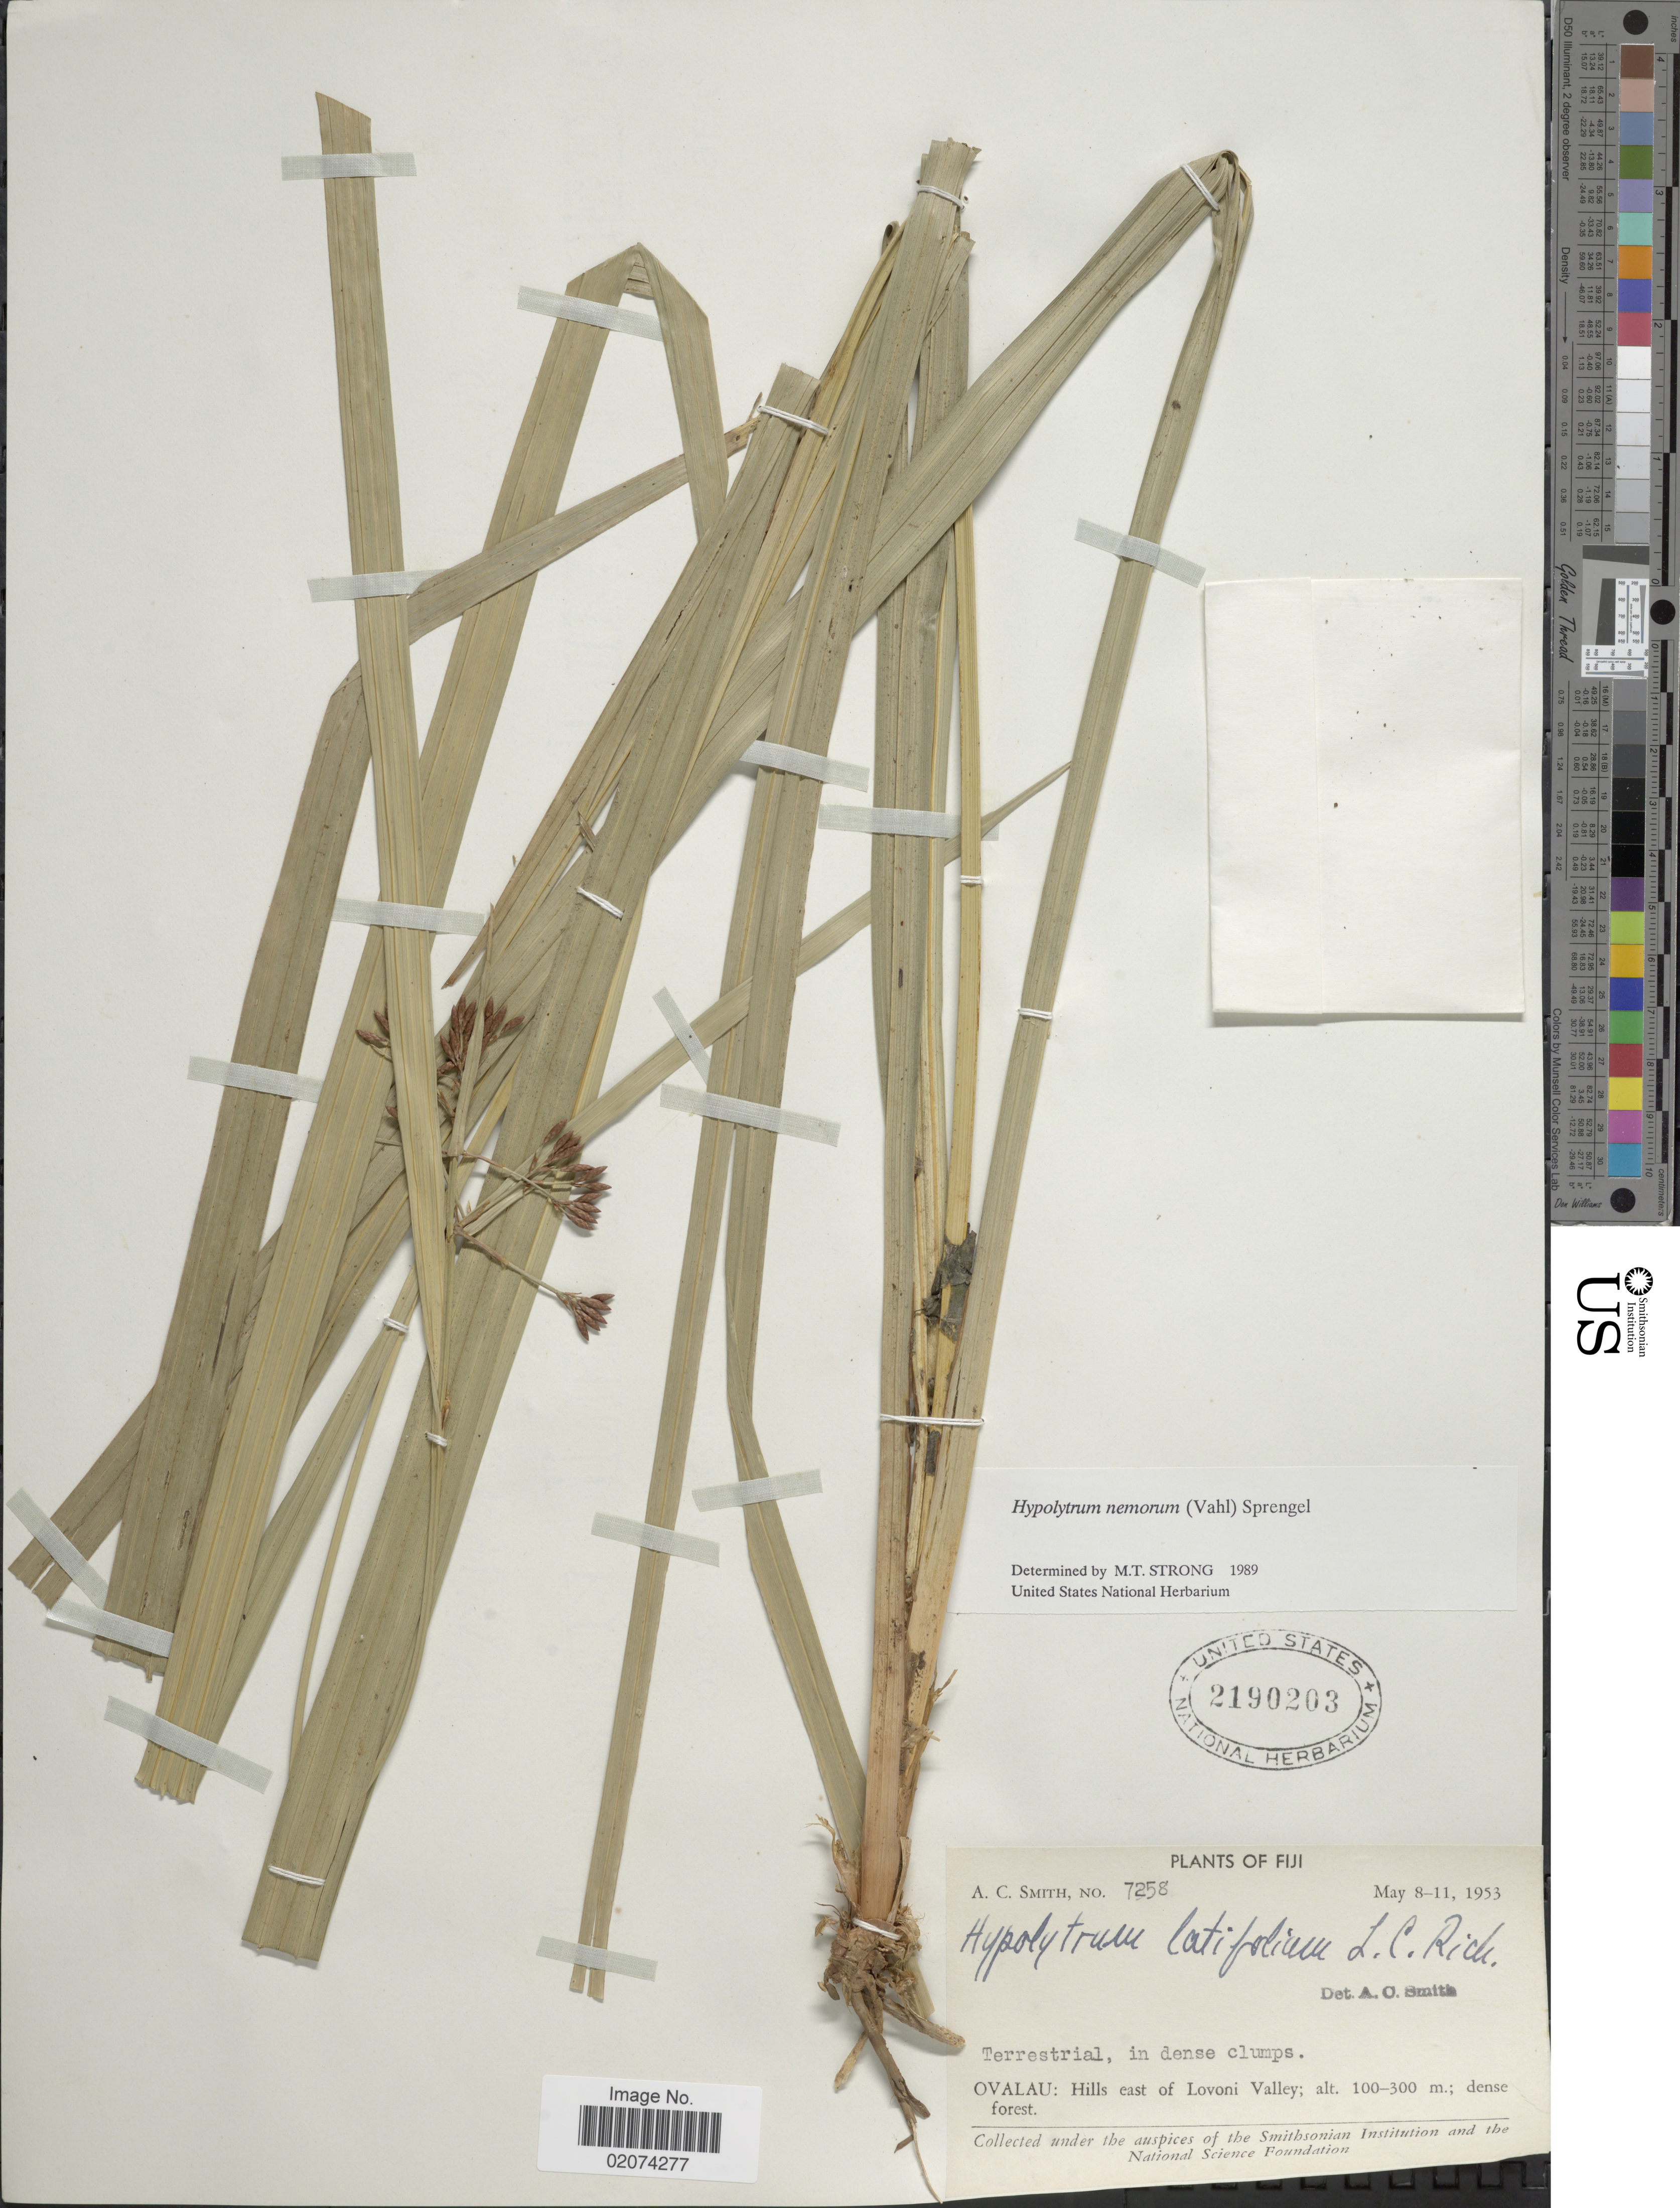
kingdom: Plantae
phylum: Tracheophyta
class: Liliopsida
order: Poales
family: Cyperaceae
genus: Hypolytrum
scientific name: Hypolytrum nemorum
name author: (Vahl) Spreng.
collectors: A. C. Smith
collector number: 7258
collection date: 1953-05-08/1953-05-11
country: Fiji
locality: Ovalau: Hills east of Lovoni Valley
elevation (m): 100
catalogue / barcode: US 2190203